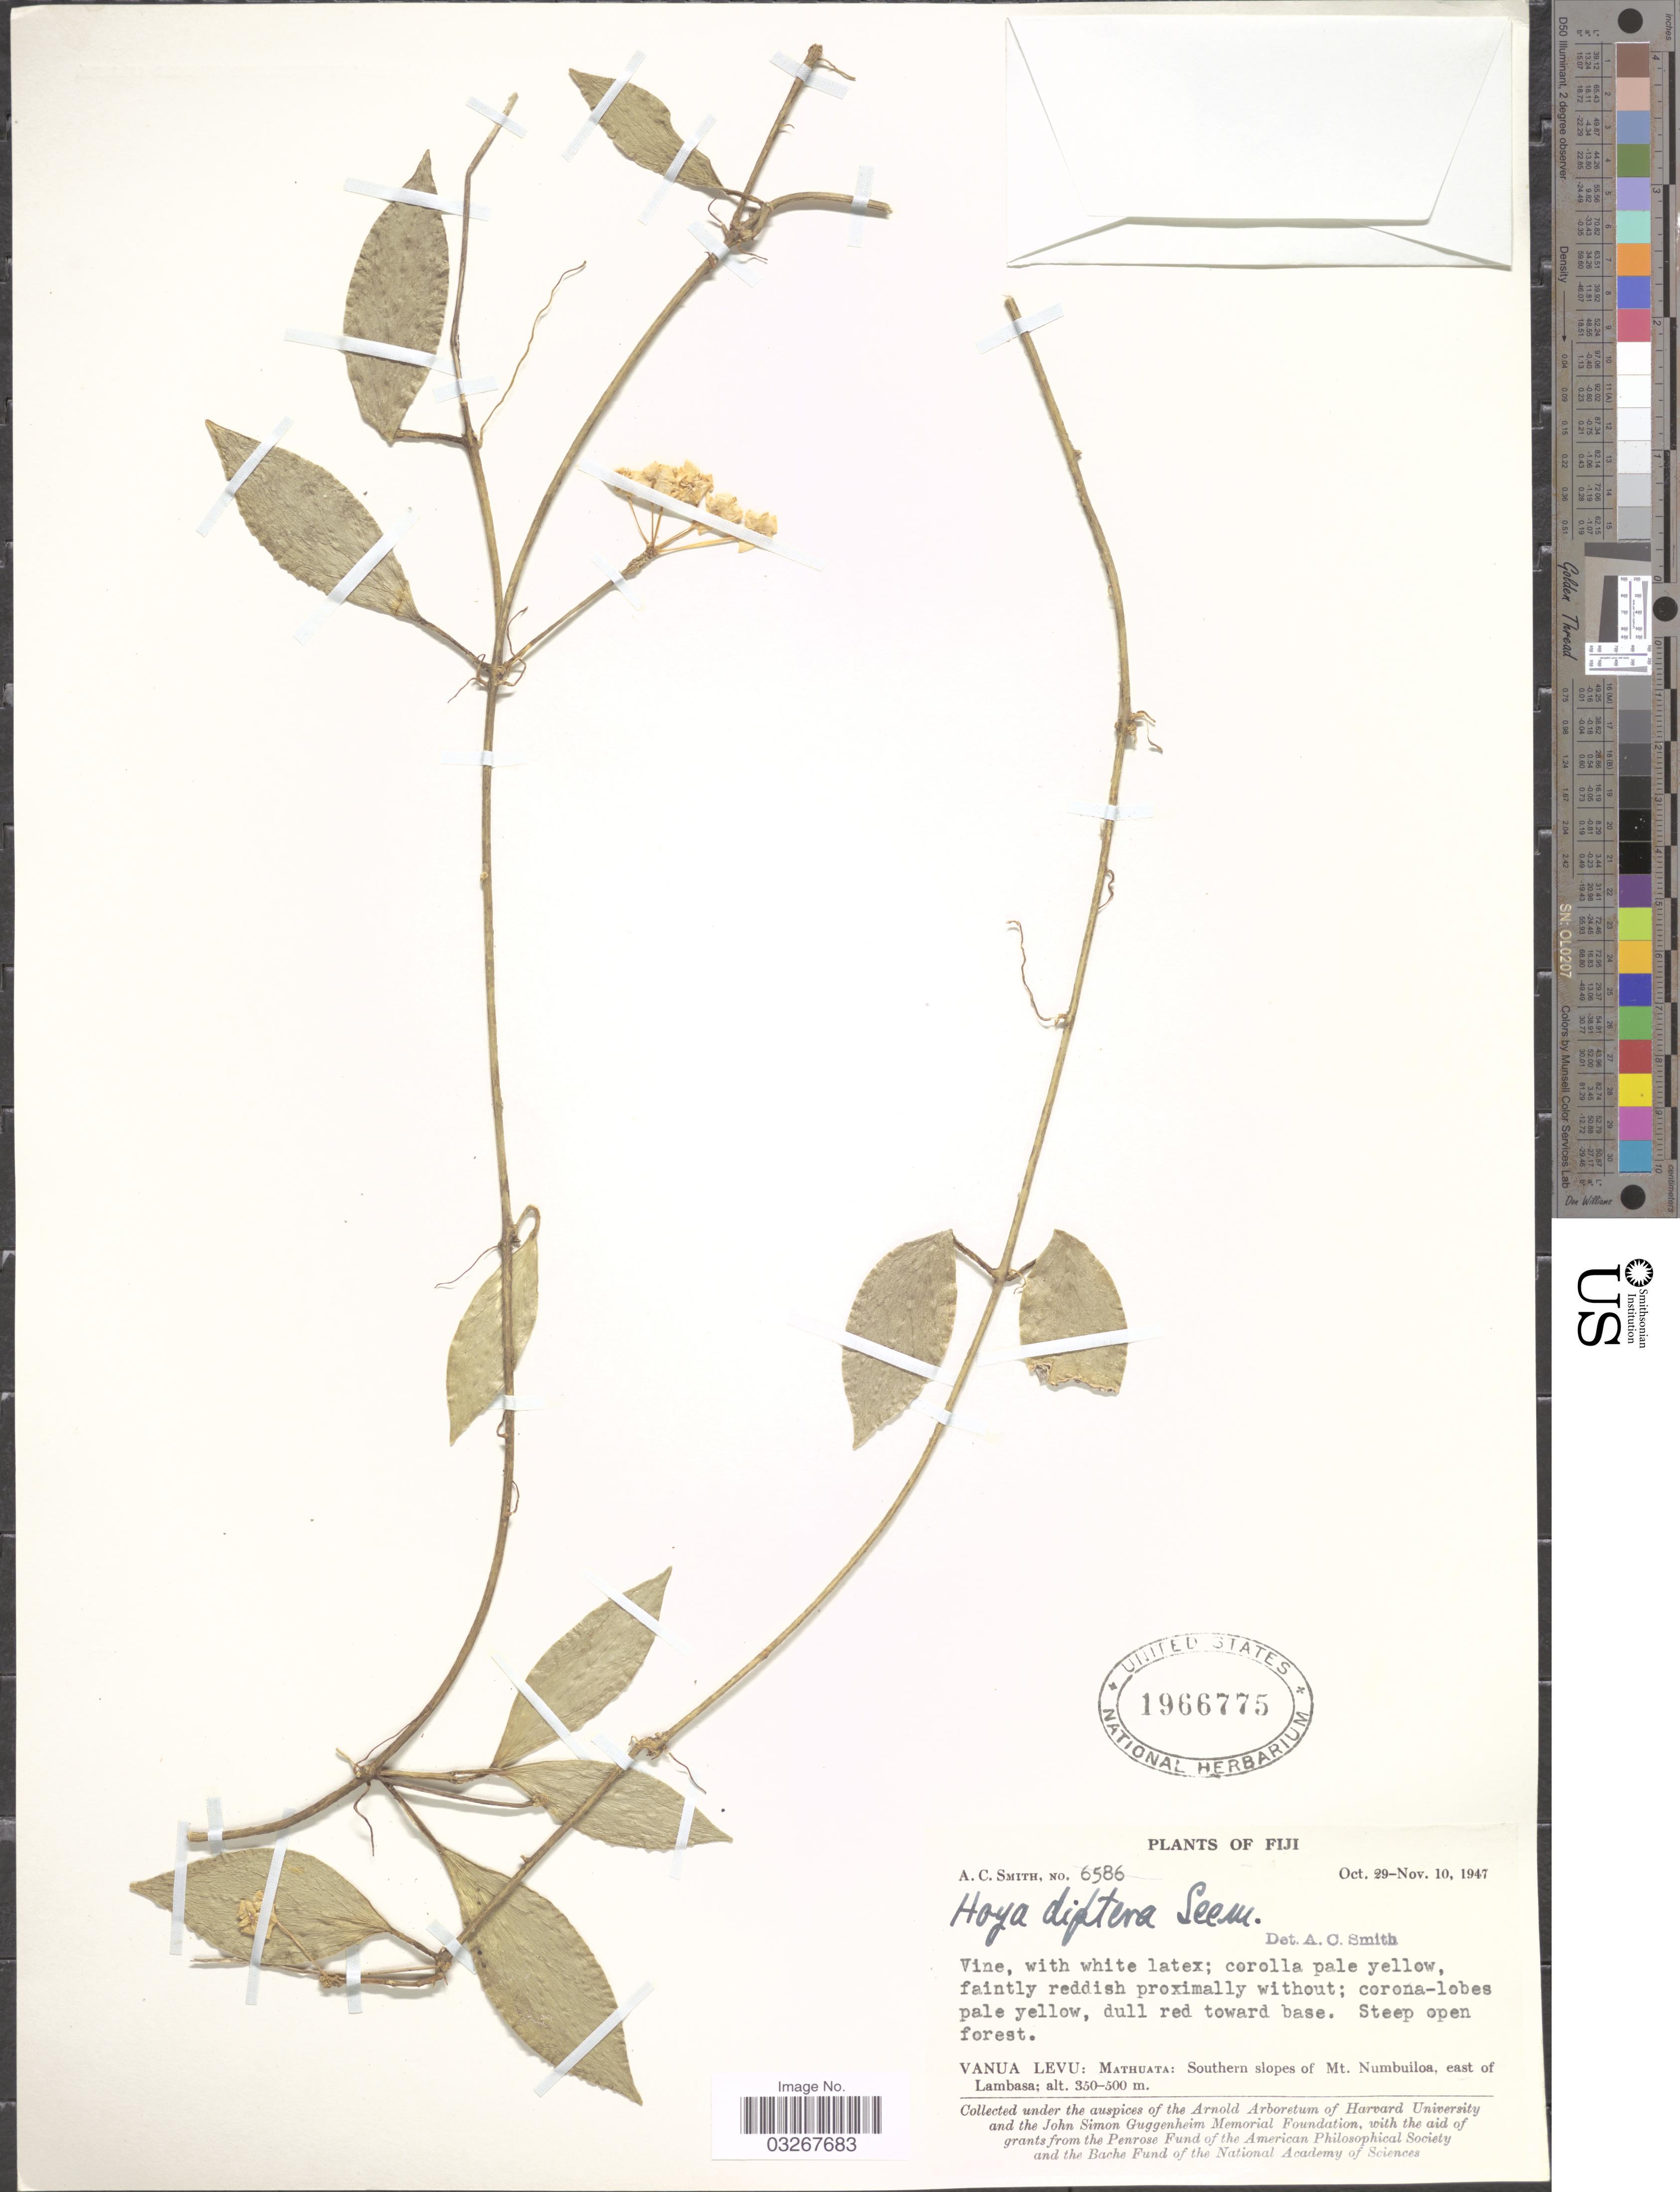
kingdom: Plantae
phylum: Tracheophyta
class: Magnoliopsida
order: Gentianales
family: Apocynaceae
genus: Hoya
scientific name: Hoya diptera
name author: Seem.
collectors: A. C. Smith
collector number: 6586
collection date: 1947-10-29/1947-11-10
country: Fiji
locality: Vanua Levu: Mathuata: Southern slopes of Mt. Numbuiloa, east of Lambasa.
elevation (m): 350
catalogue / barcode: US 1966775